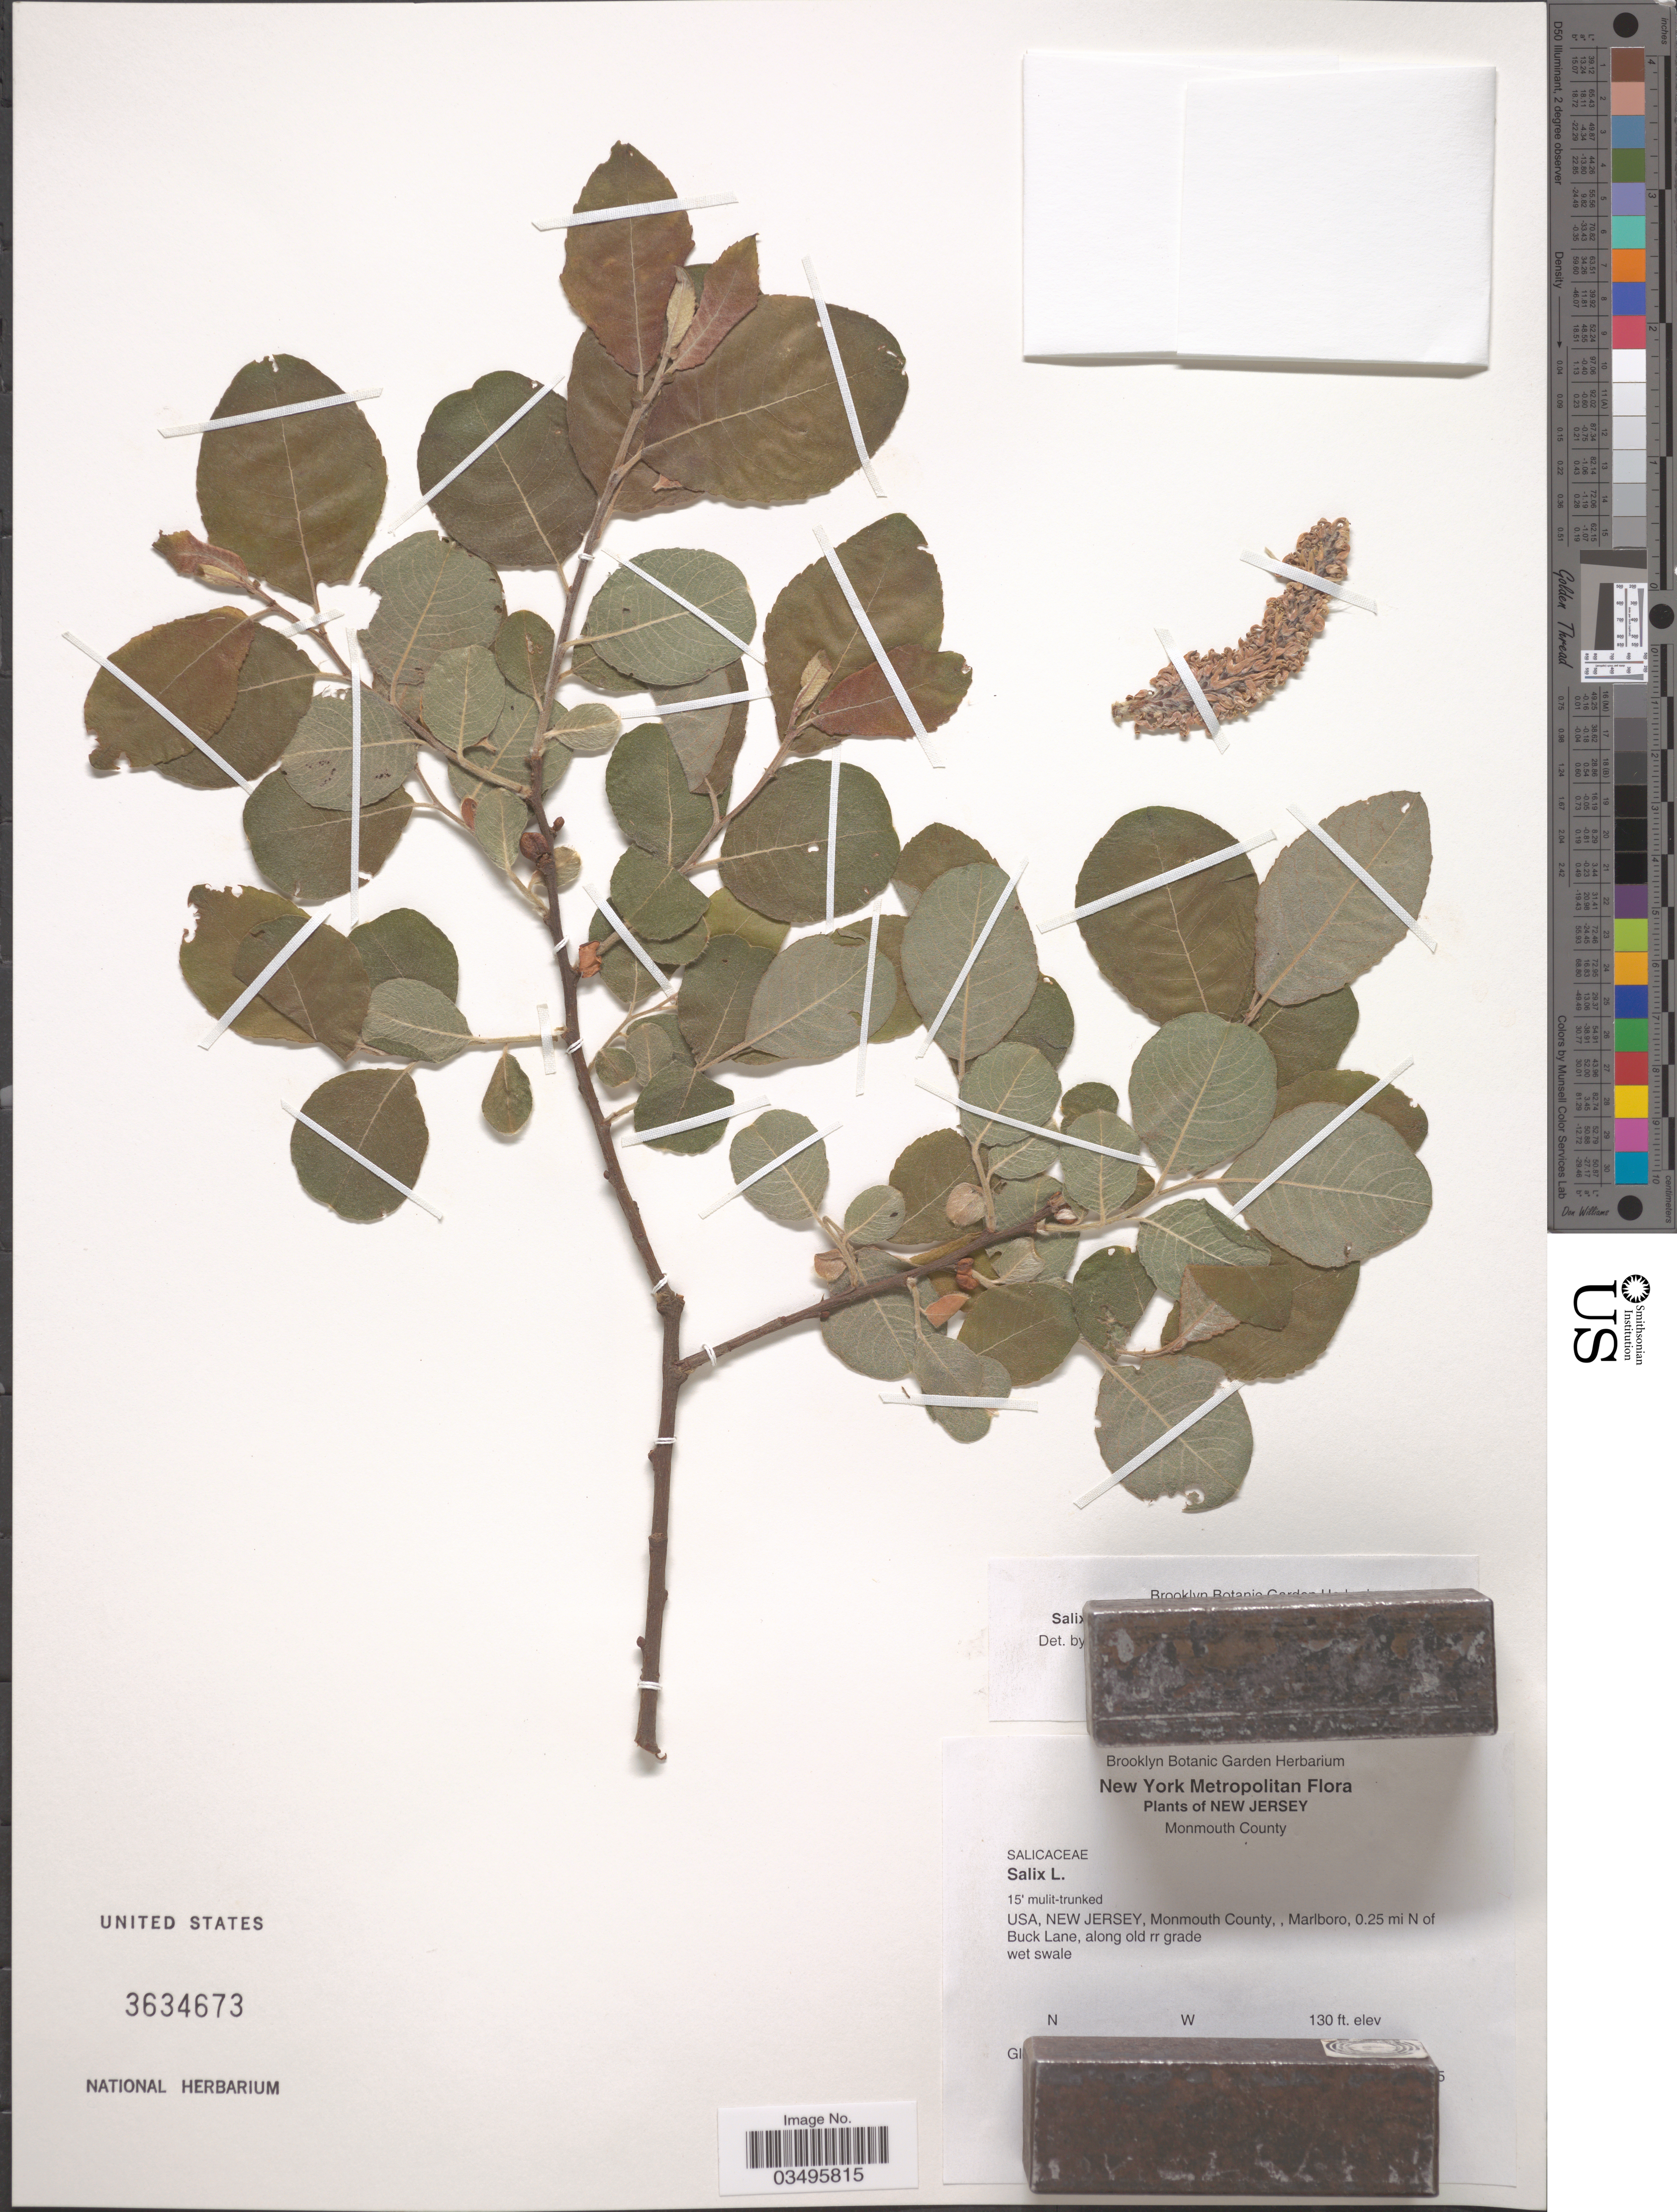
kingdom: Plantae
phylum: Tracheophyta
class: Magnoliopsida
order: Malpighiales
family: Salicaceae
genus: Salix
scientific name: Salix atrocinerea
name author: Brot.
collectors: S. Glenn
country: United States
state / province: New Jersey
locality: Monmouth County. Marlboro, 0.25 mi N of Buck Lane, along old rr grade.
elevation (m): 40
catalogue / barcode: US 3634673